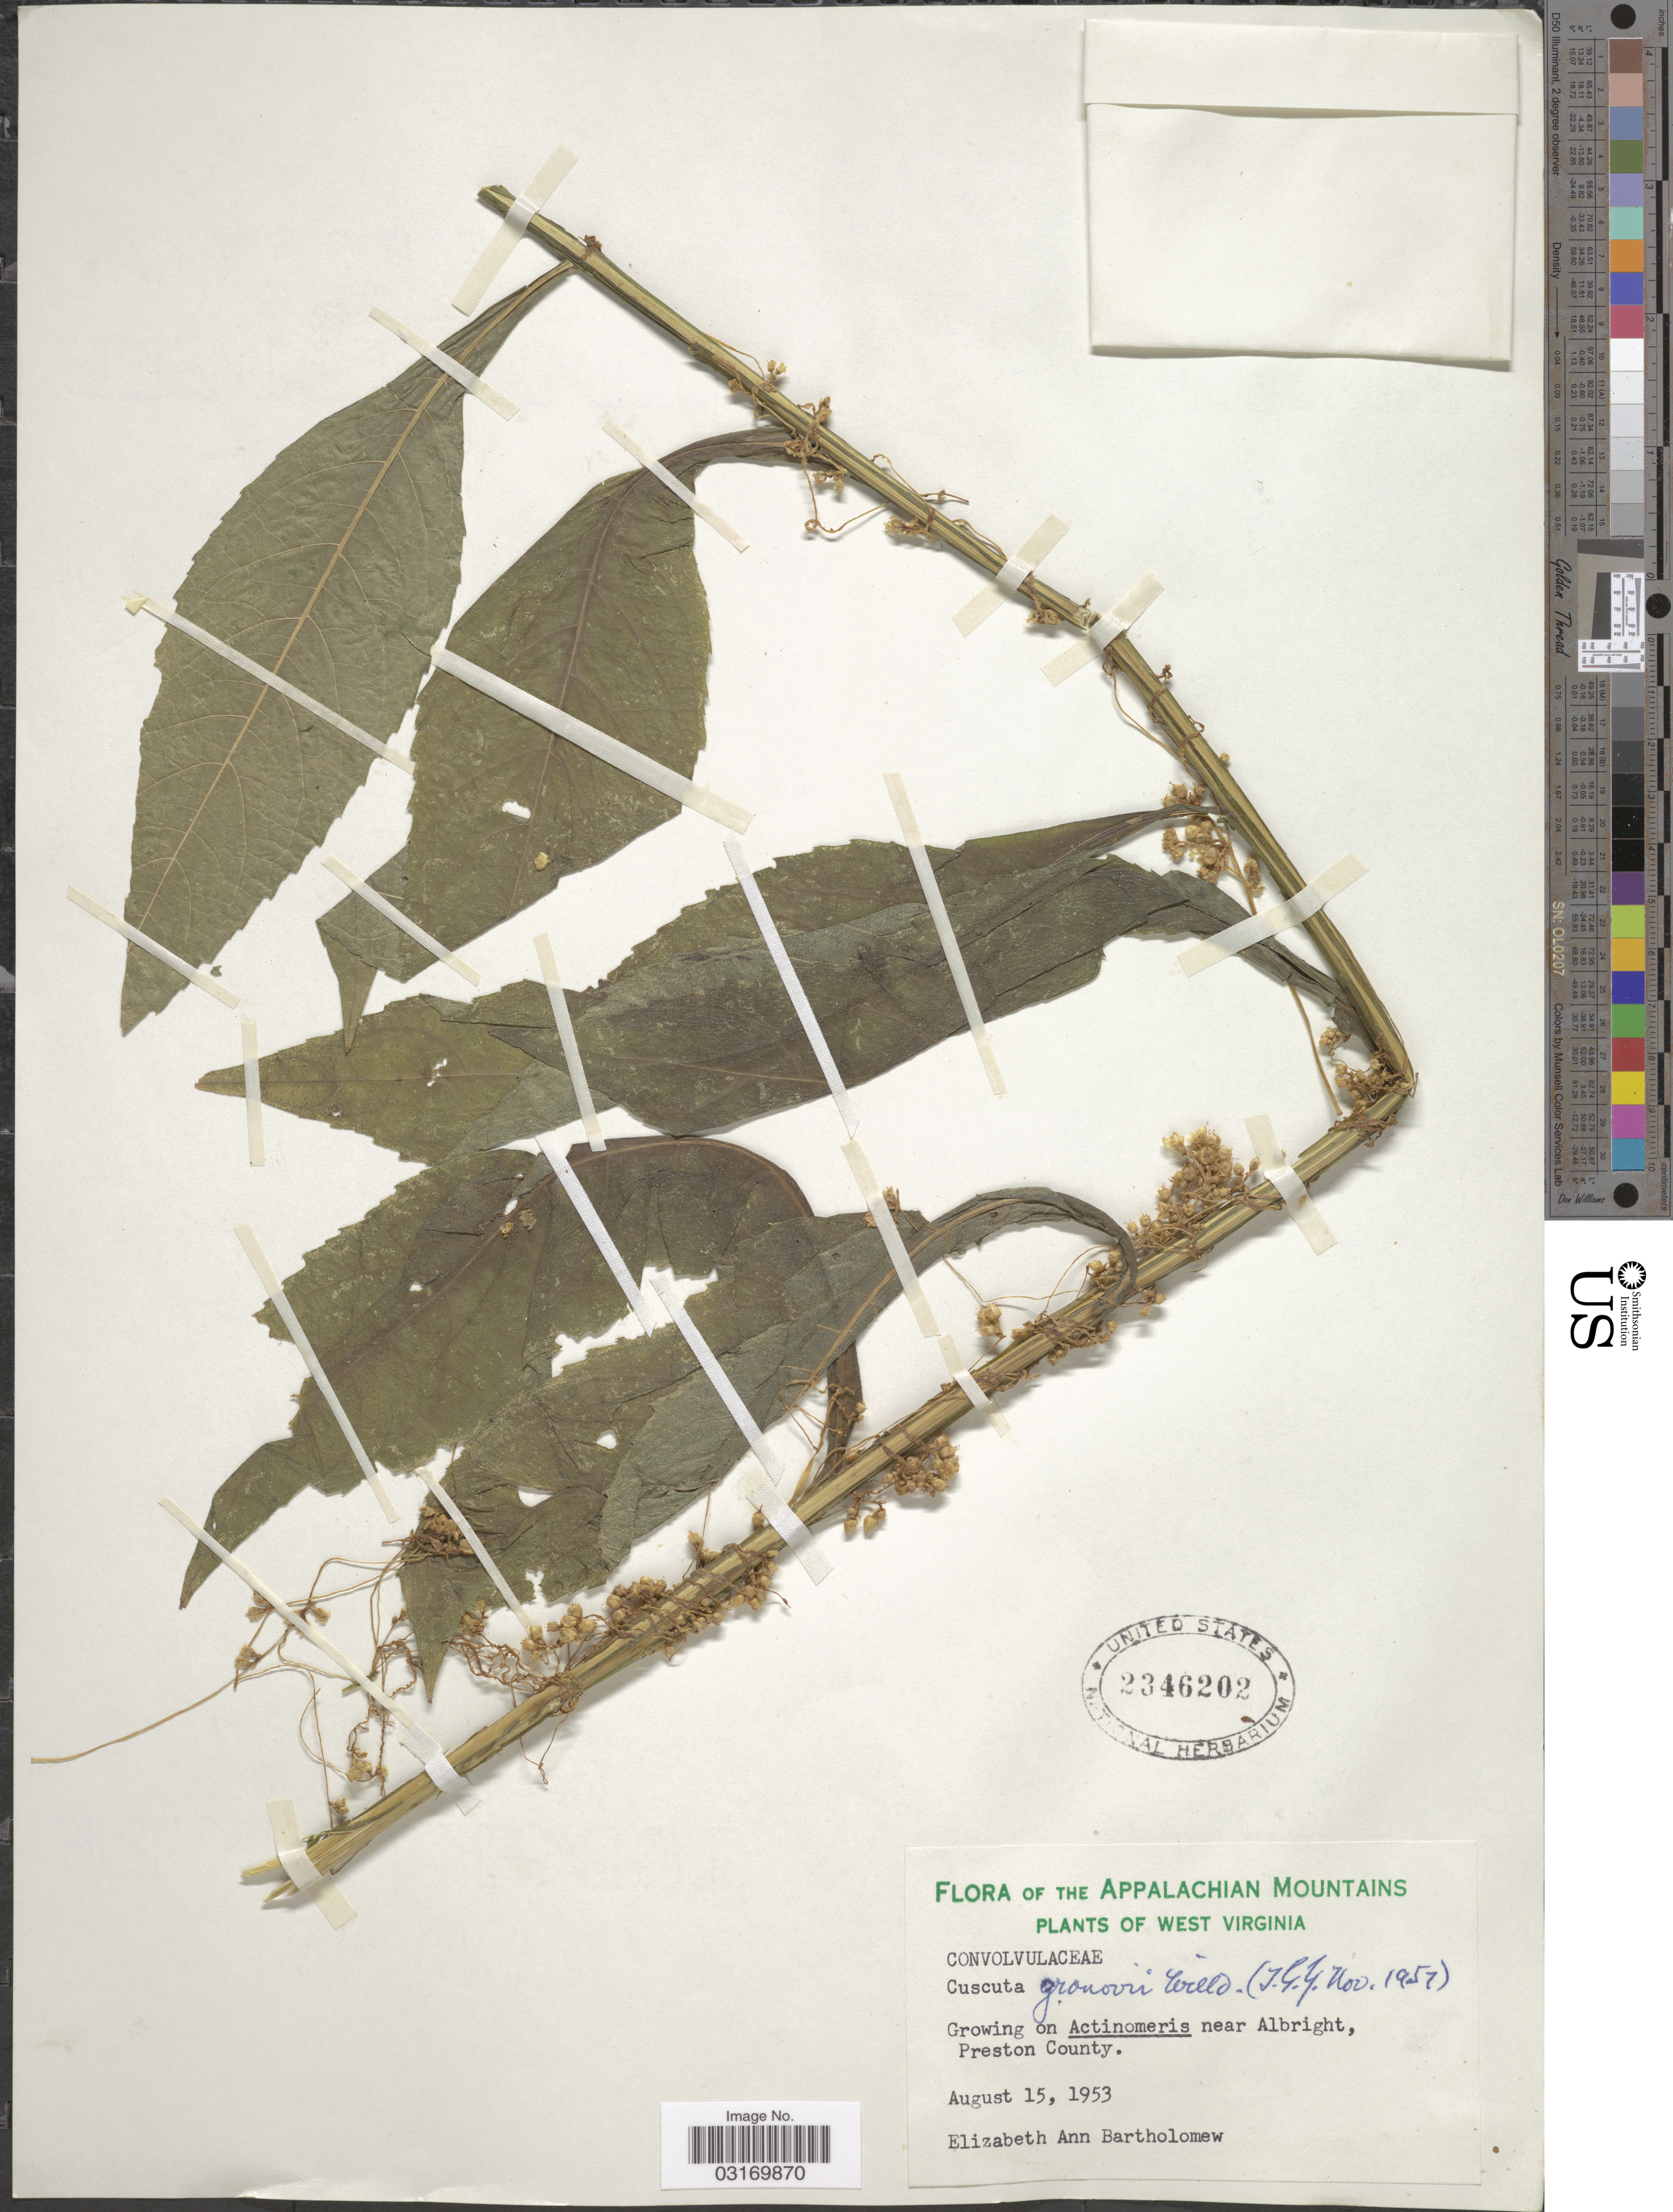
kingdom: Plantae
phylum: Tracheophyta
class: Magnoliopsida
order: Solanales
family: Convolvulaceae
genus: Cuscuta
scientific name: Cuscuta gronovii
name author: Willd. ex Schult.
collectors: E. Bartholomew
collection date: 1953-08-15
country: United States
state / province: West Virginia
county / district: Preston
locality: The Appalachian Mountains. Near Albright, Preston County.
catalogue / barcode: US 2346202